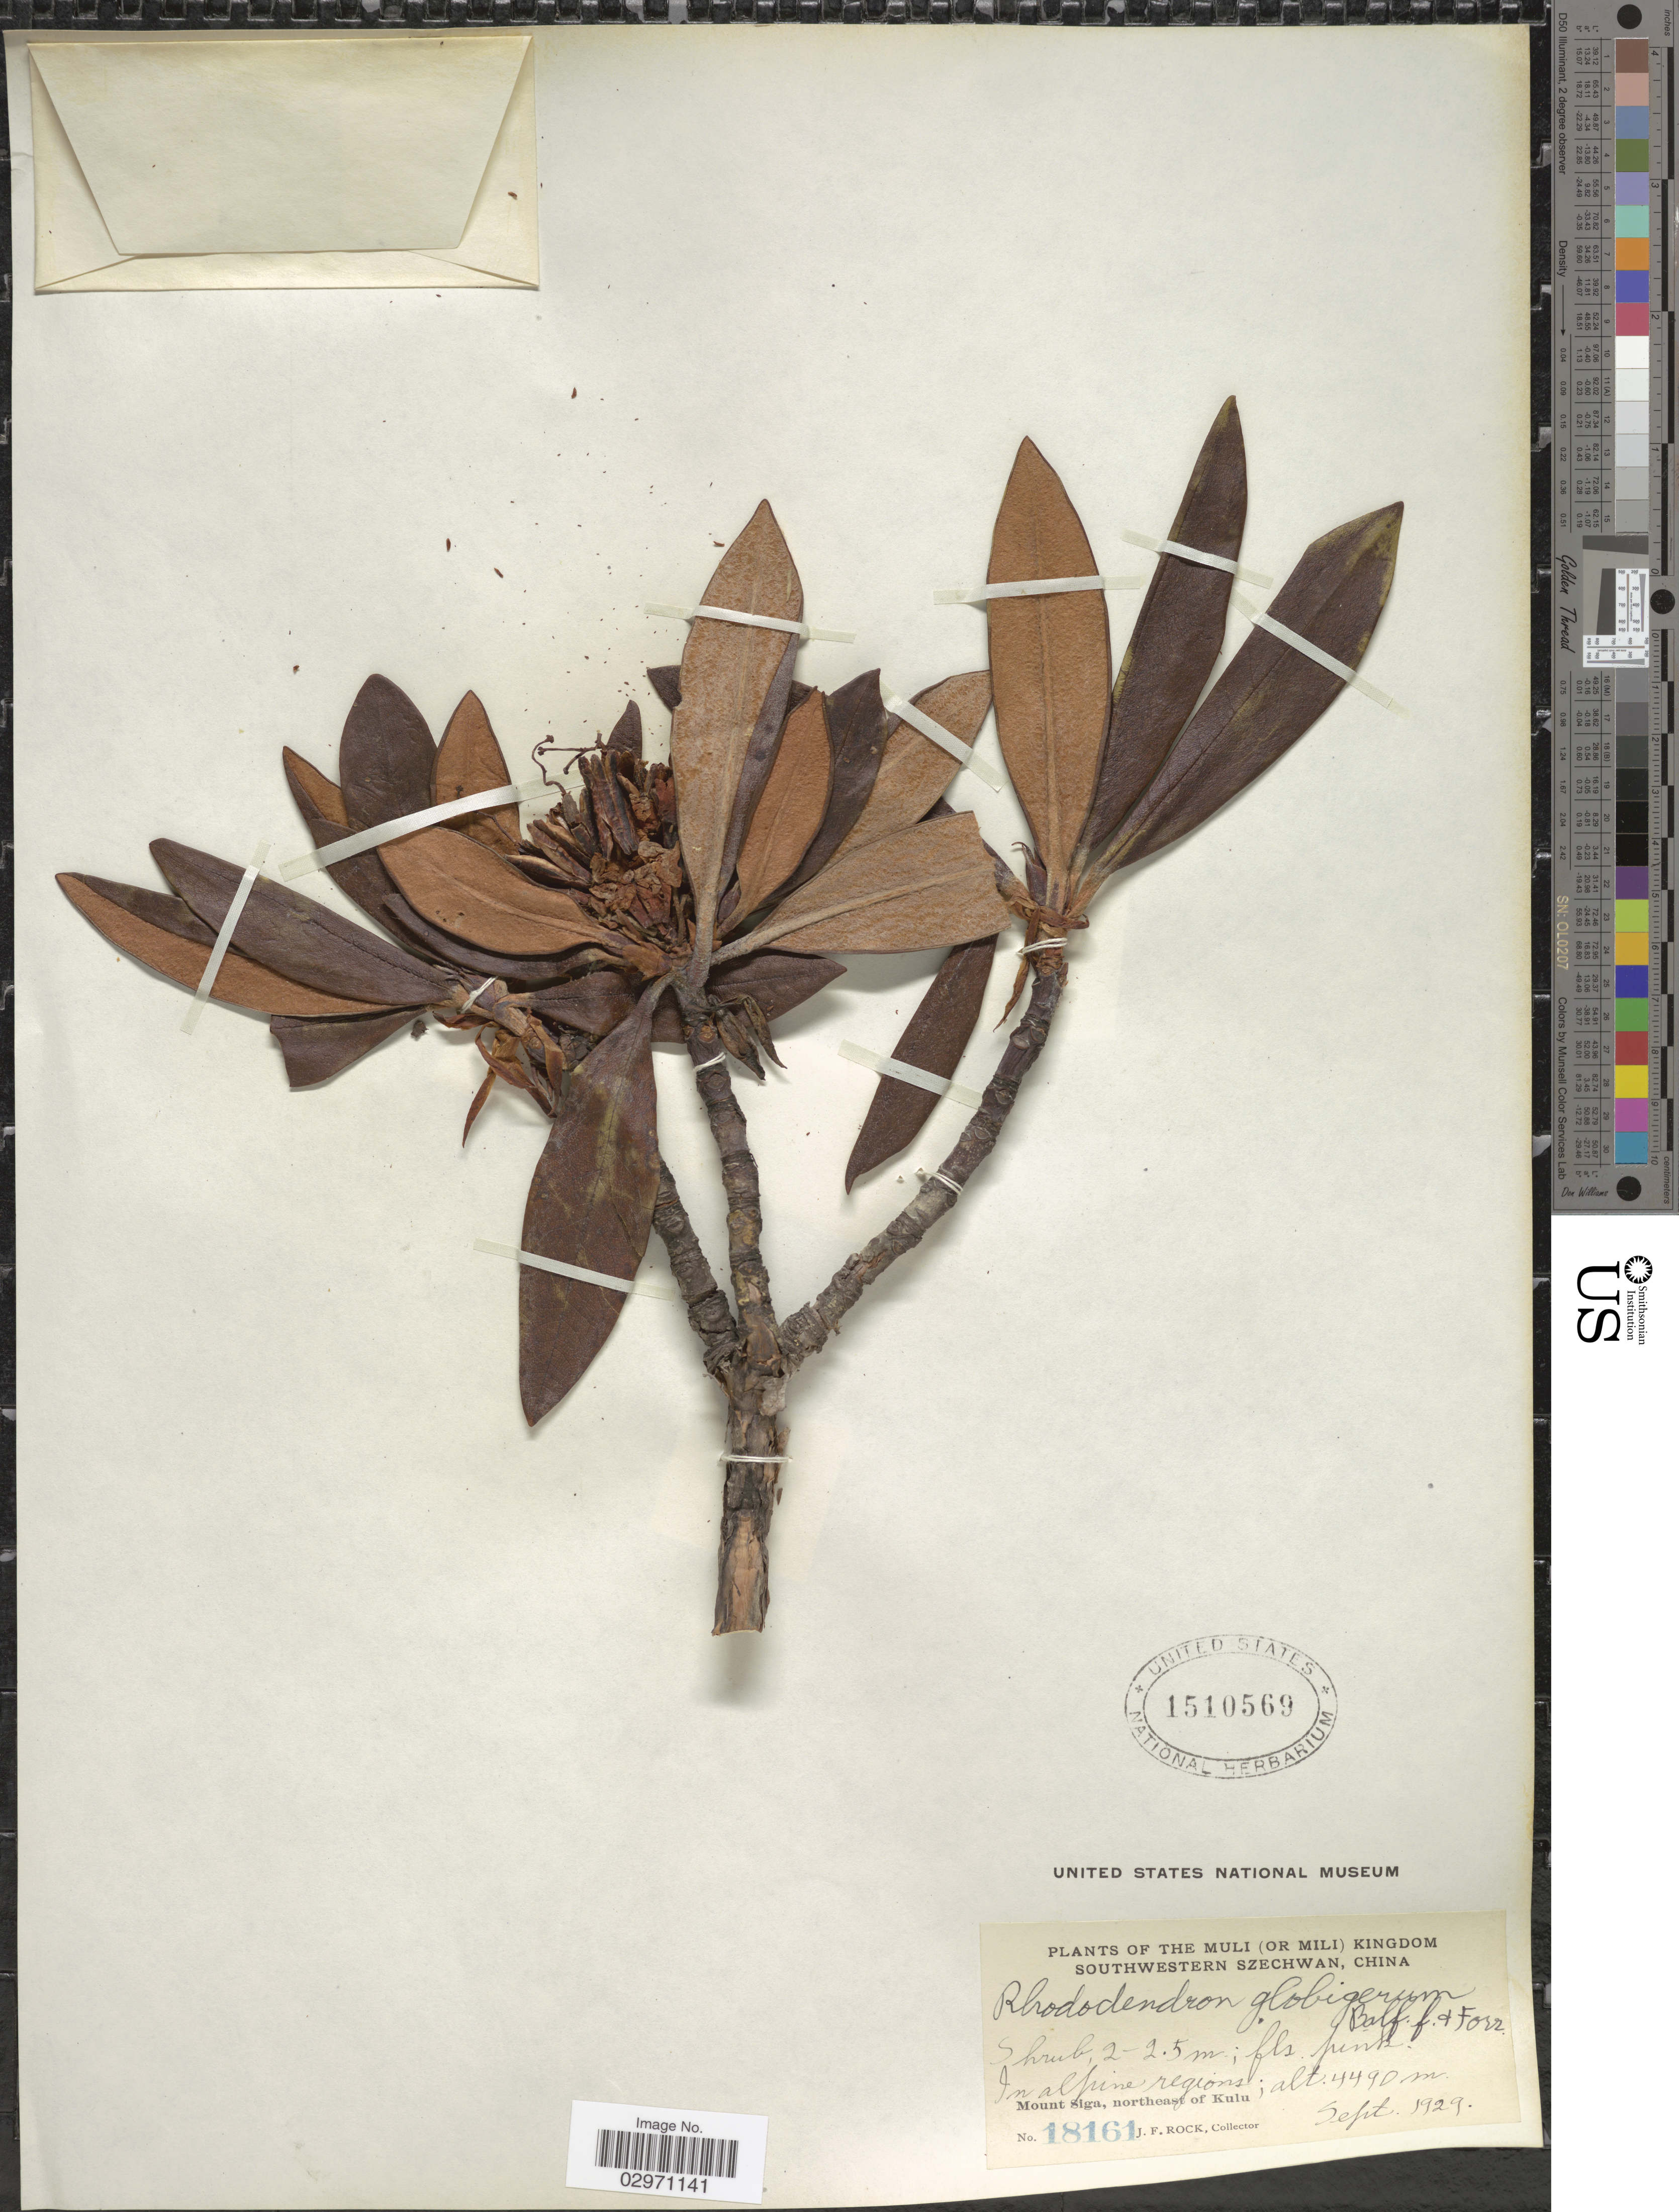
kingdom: Plantae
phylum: Tracheophyta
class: Magnoliopsida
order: Ericales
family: Ericaceae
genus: Rhododendron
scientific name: Rhododendron globigerum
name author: Balf. f. & Forrest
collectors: J. Rock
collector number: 18161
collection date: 1929-09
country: China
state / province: Sichuan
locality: Muli (or Mili) Kingdom. Southwestern Szechwan. In alpine regions. Mount Siga, northeast of Kulu.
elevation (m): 4490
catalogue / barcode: US 1510569